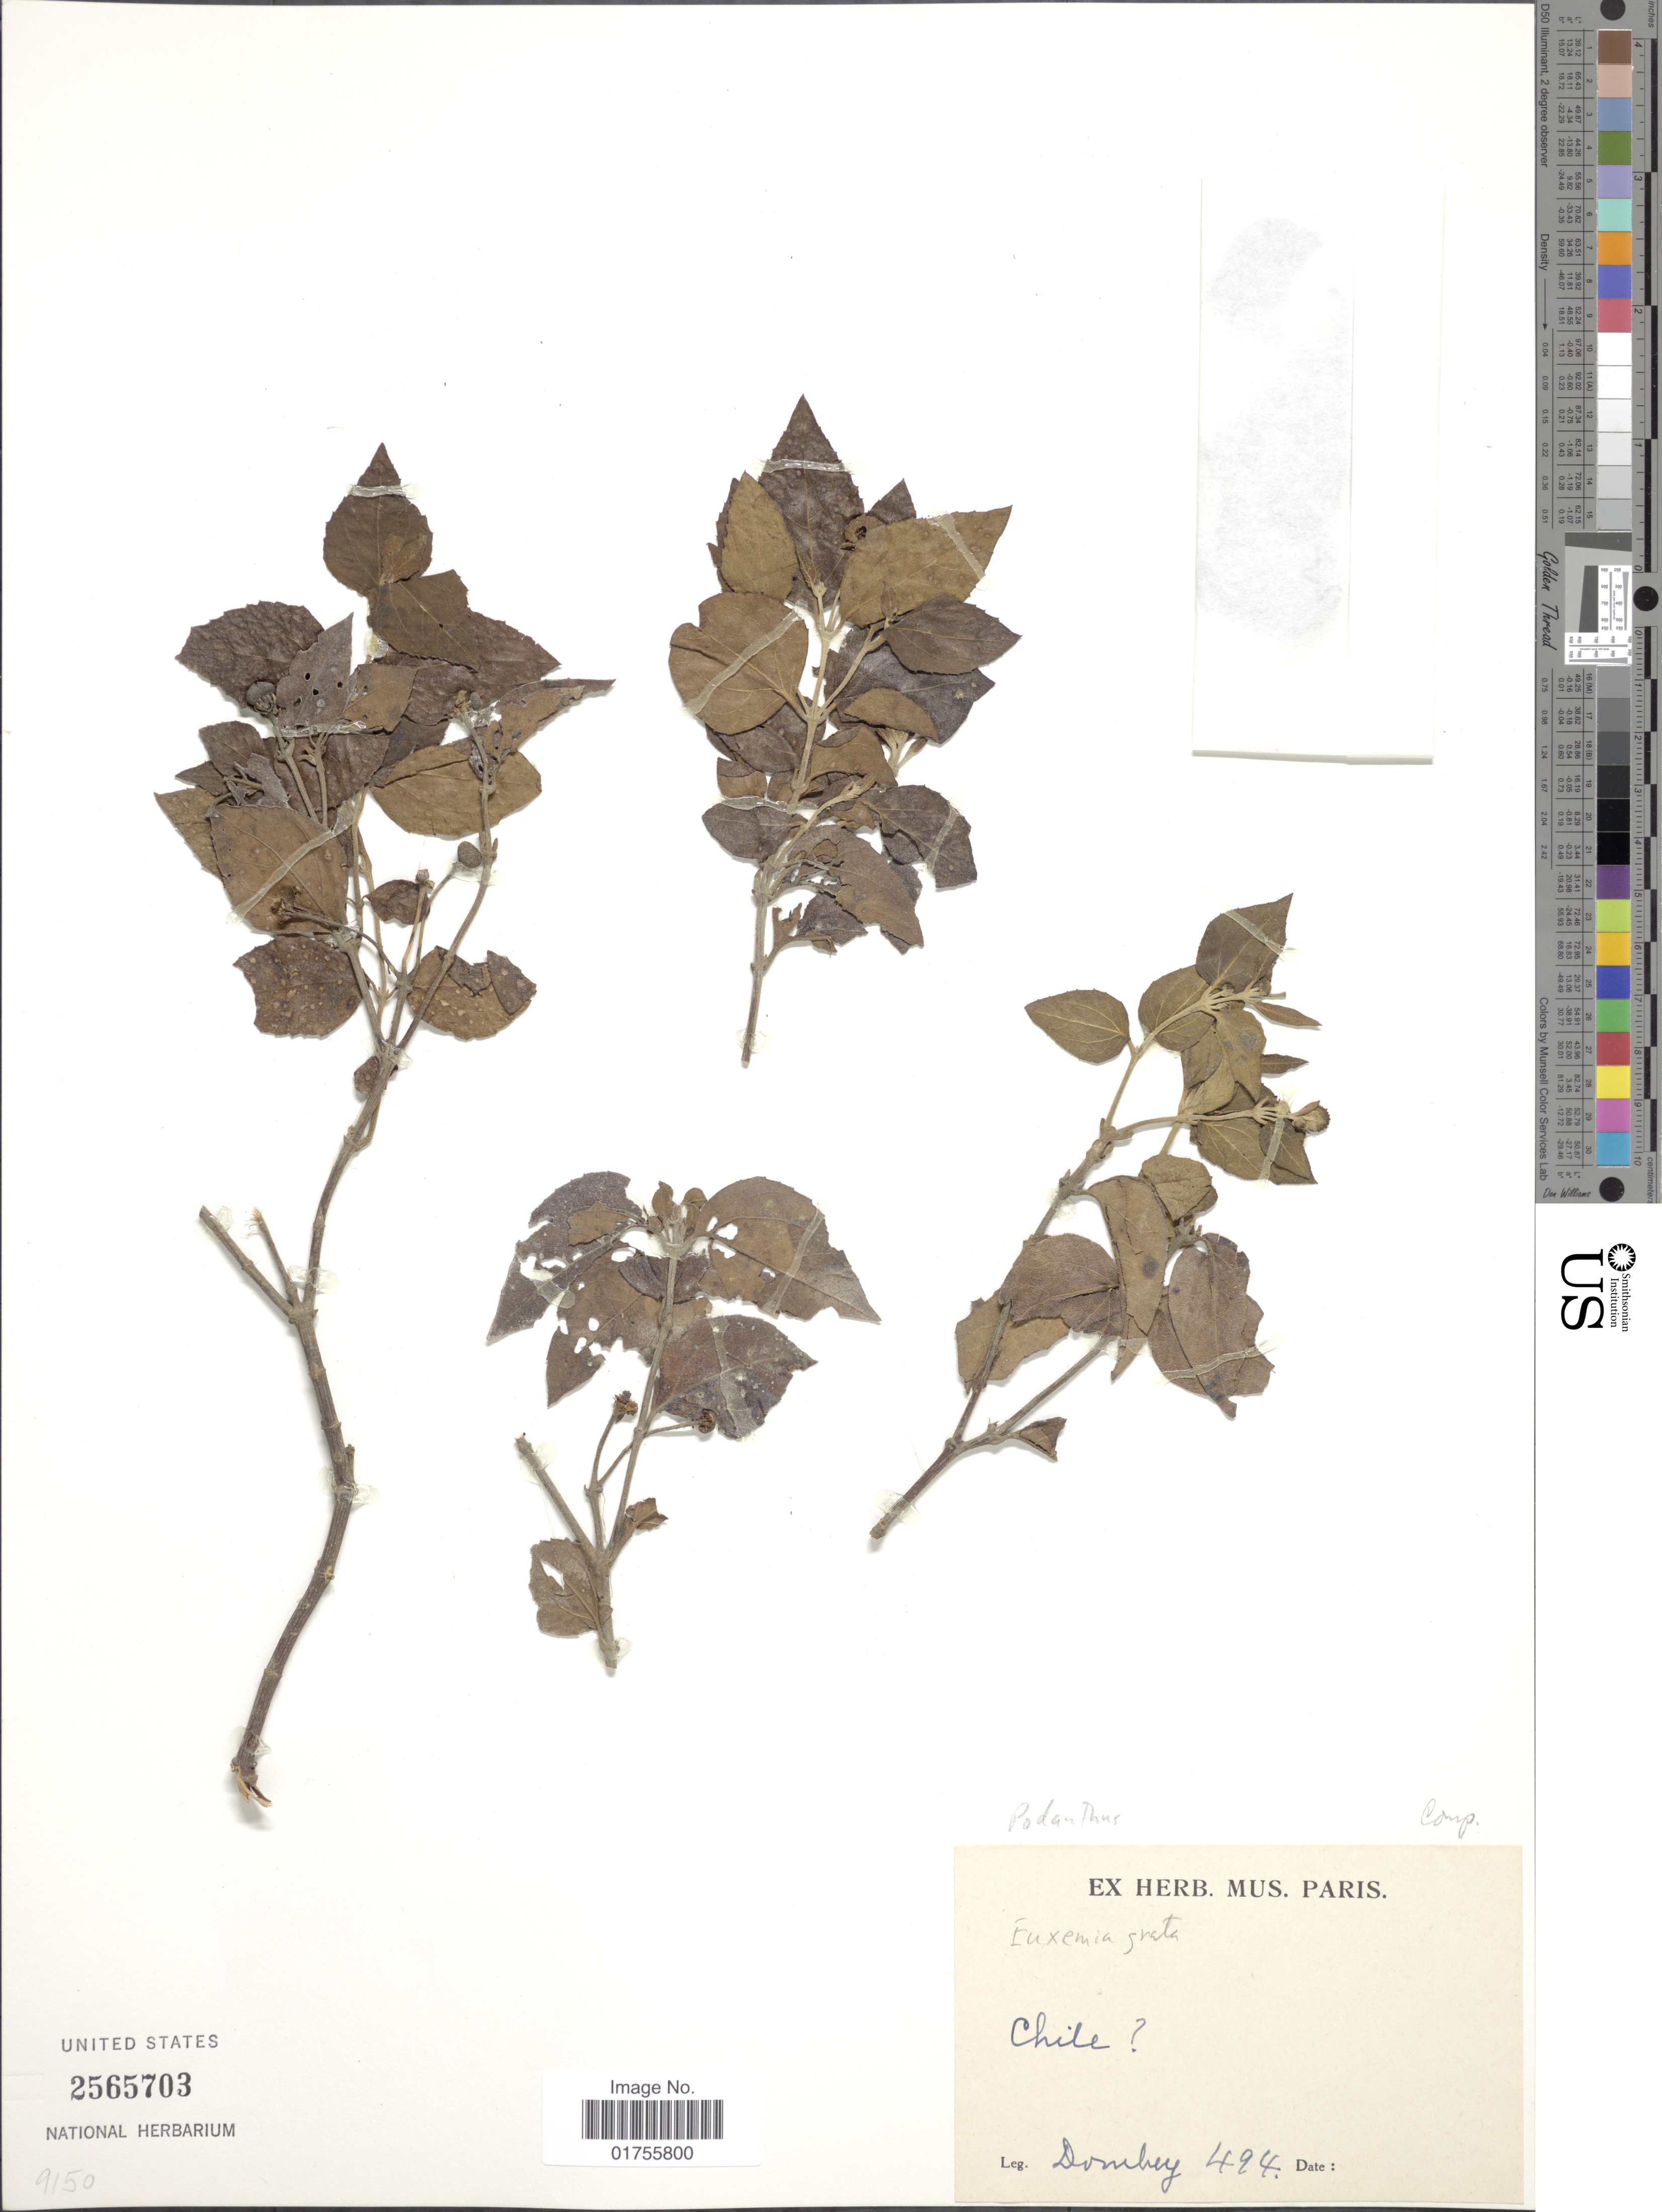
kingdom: Plantae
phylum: Tracheophyta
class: Magnoliopsida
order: Asterales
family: Asteraceae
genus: Podanthus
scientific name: Podanthus sp.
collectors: Dombey, --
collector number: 494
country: Chile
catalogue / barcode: US 2565703